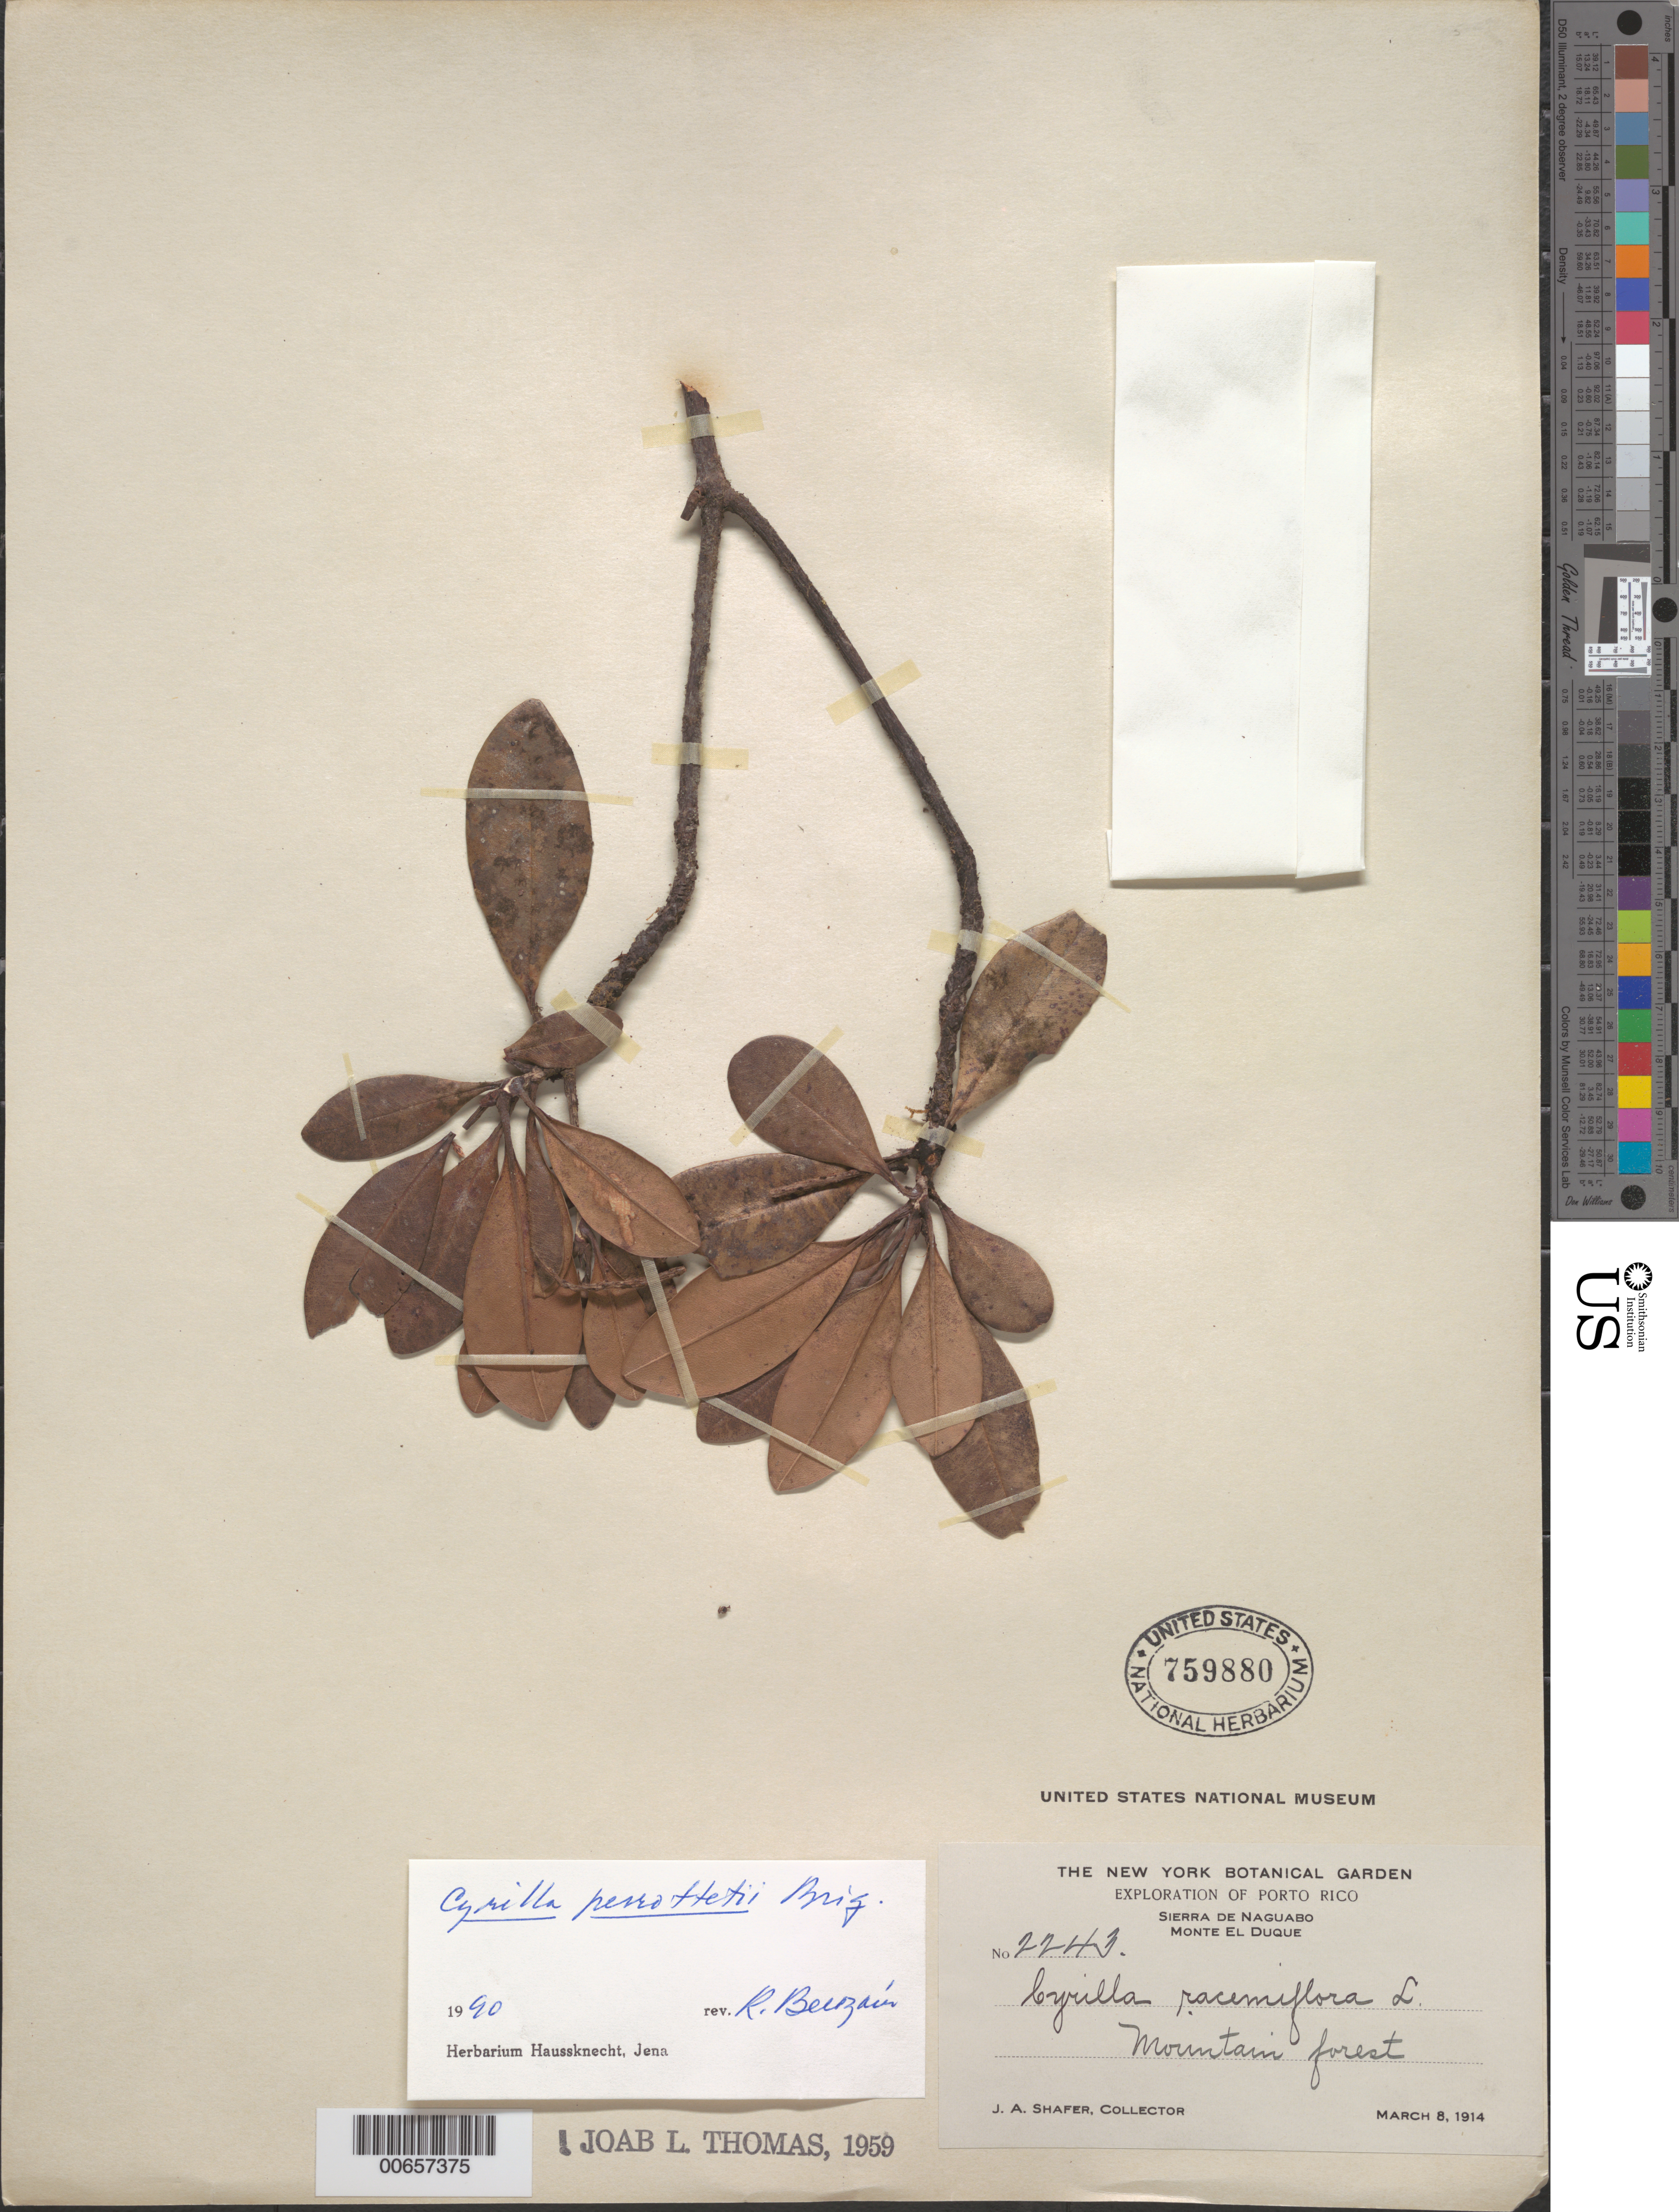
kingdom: Plantae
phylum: Tracheophyta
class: Magnoliopsida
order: Ericales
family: Cyrillaceae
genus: Cyrilla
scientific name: Cyrilla racemiflora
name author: L.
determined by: Berozain, R.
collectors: J. A. Shafer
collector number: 2243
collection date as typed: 08 Mar 1914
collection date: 1914-03-08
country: Puerto Rico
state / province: Naguabo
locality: Sierra de Naguabo, Monte El Duque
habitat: Mountain forest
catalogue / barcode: US 759880